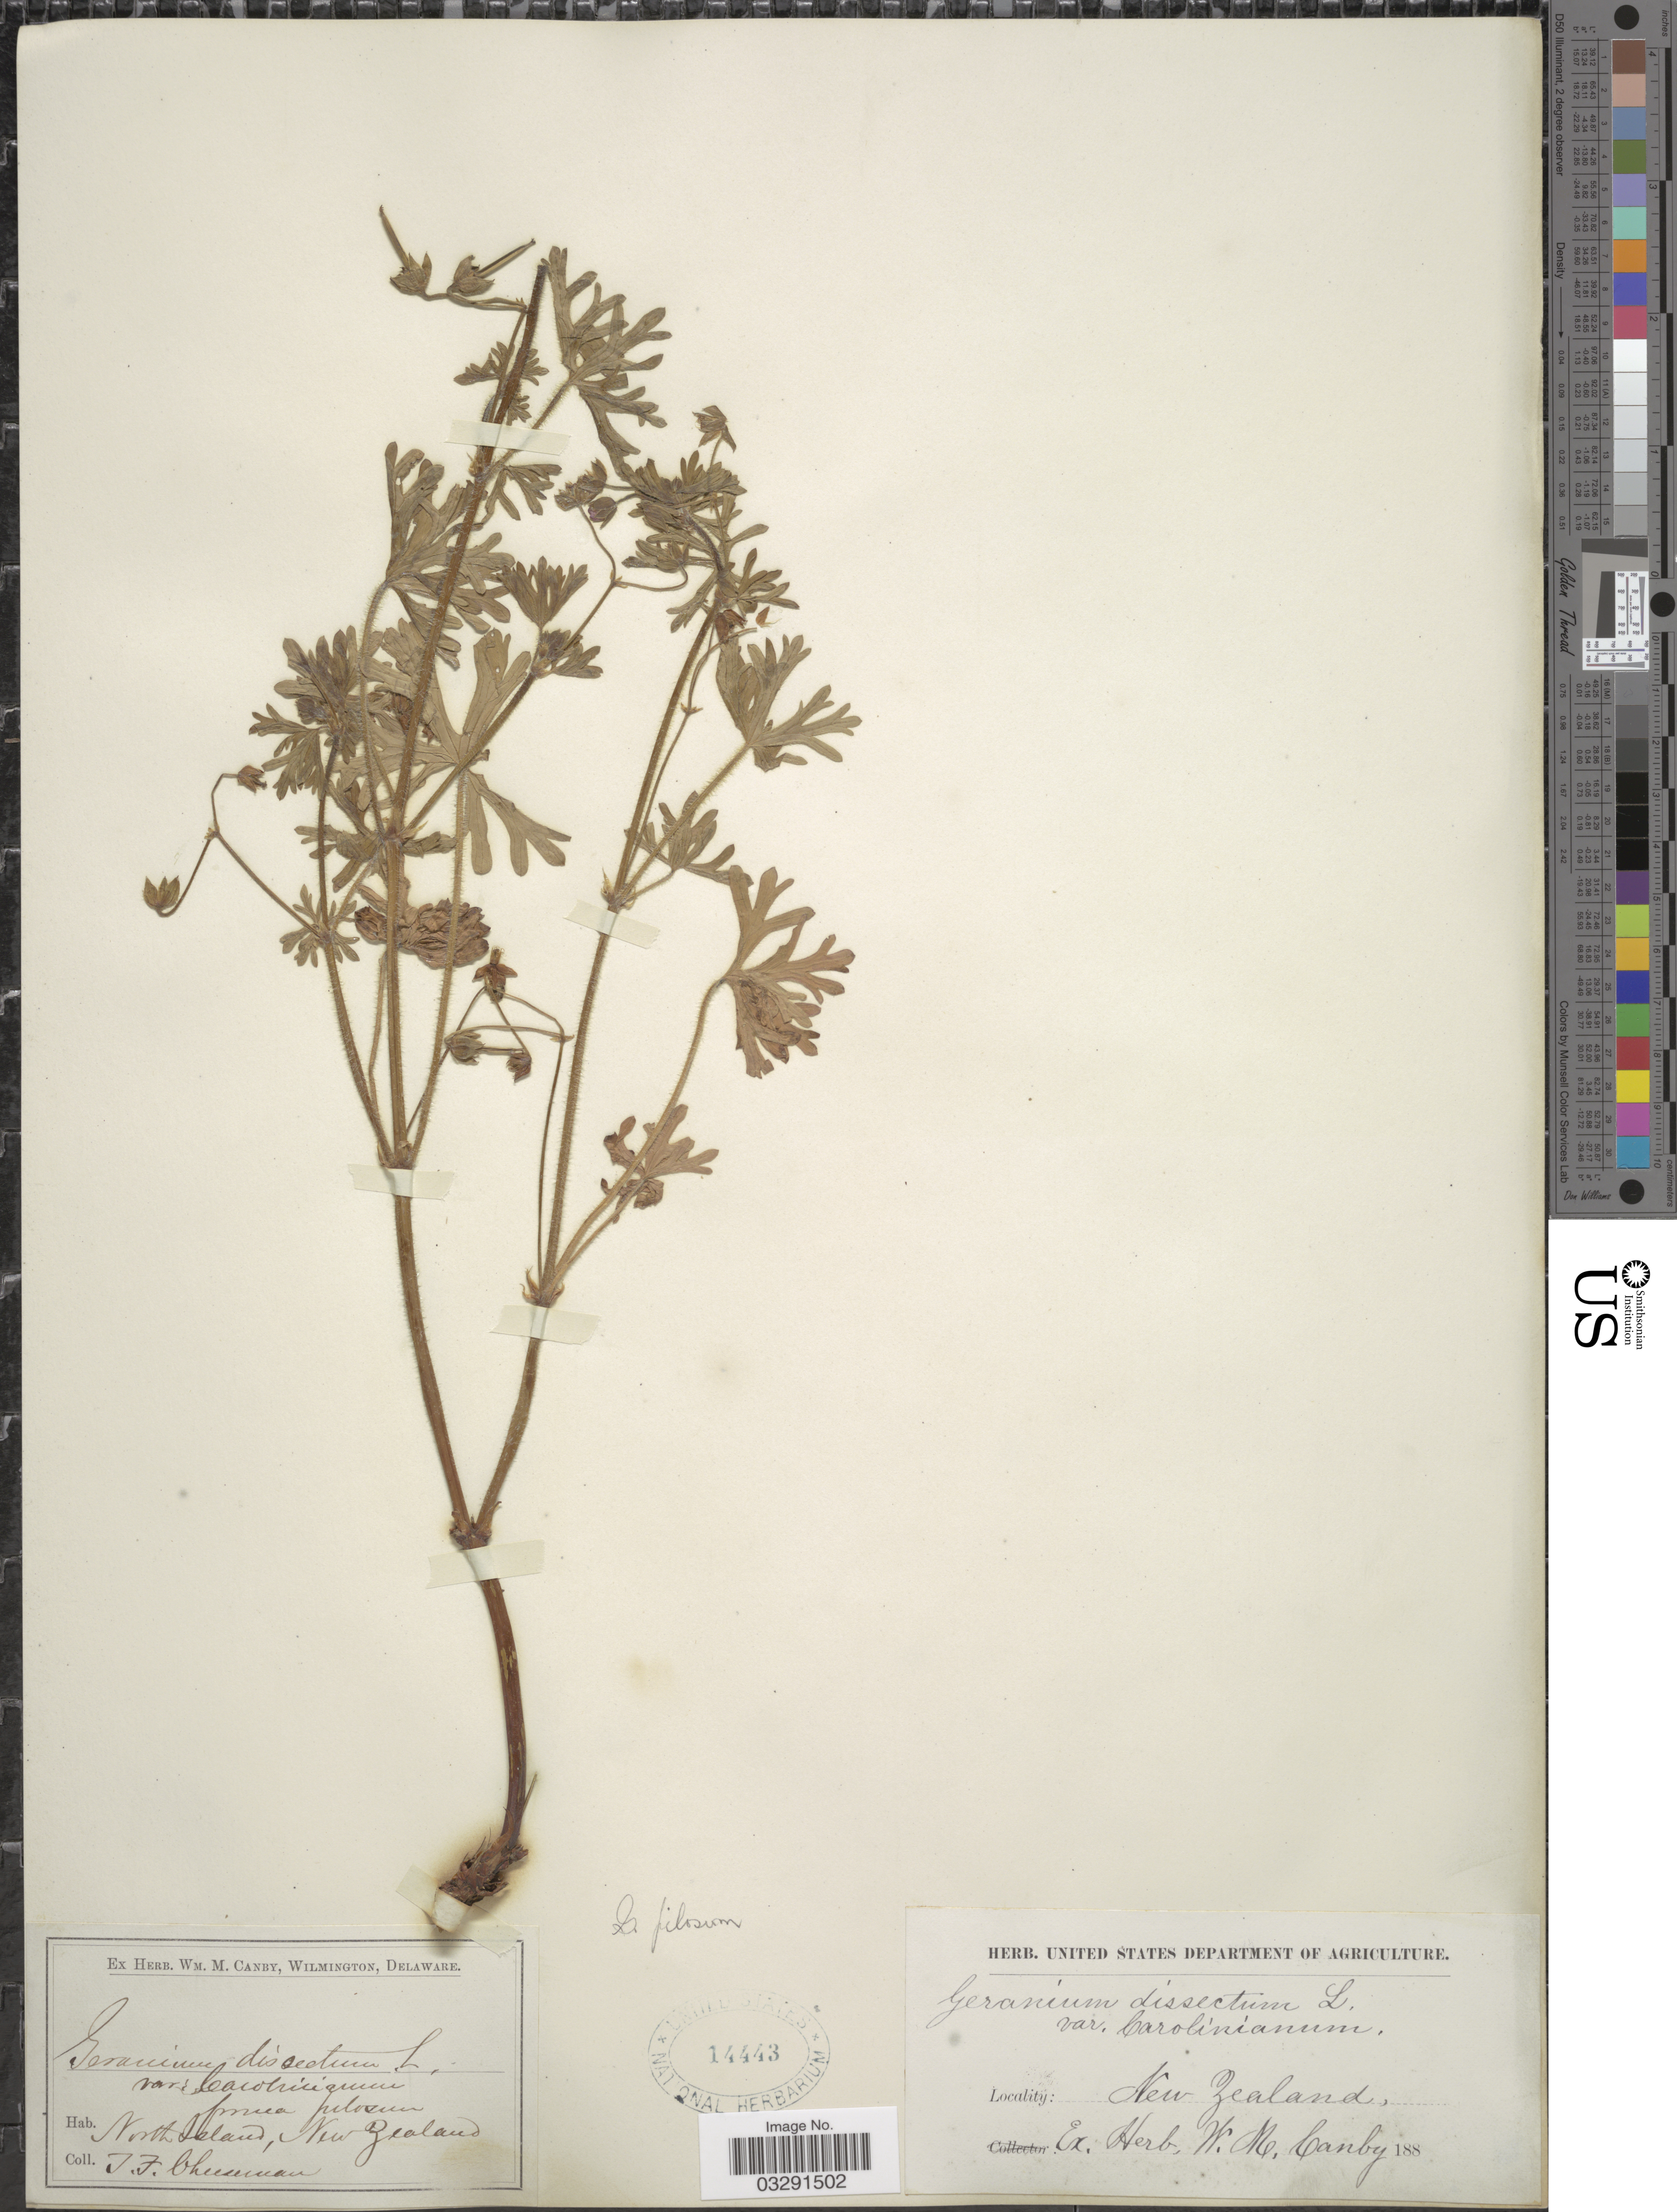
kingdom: Plantae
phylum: Tracheophyta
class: Magnoliopsida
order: Geraniales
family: Geraniaceae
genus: Geranium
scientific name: Geranium pilosum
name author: Cav.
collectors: T. F. Cheeseman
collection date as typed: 188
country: New Zealand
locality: North Island.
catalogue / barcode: US 14443